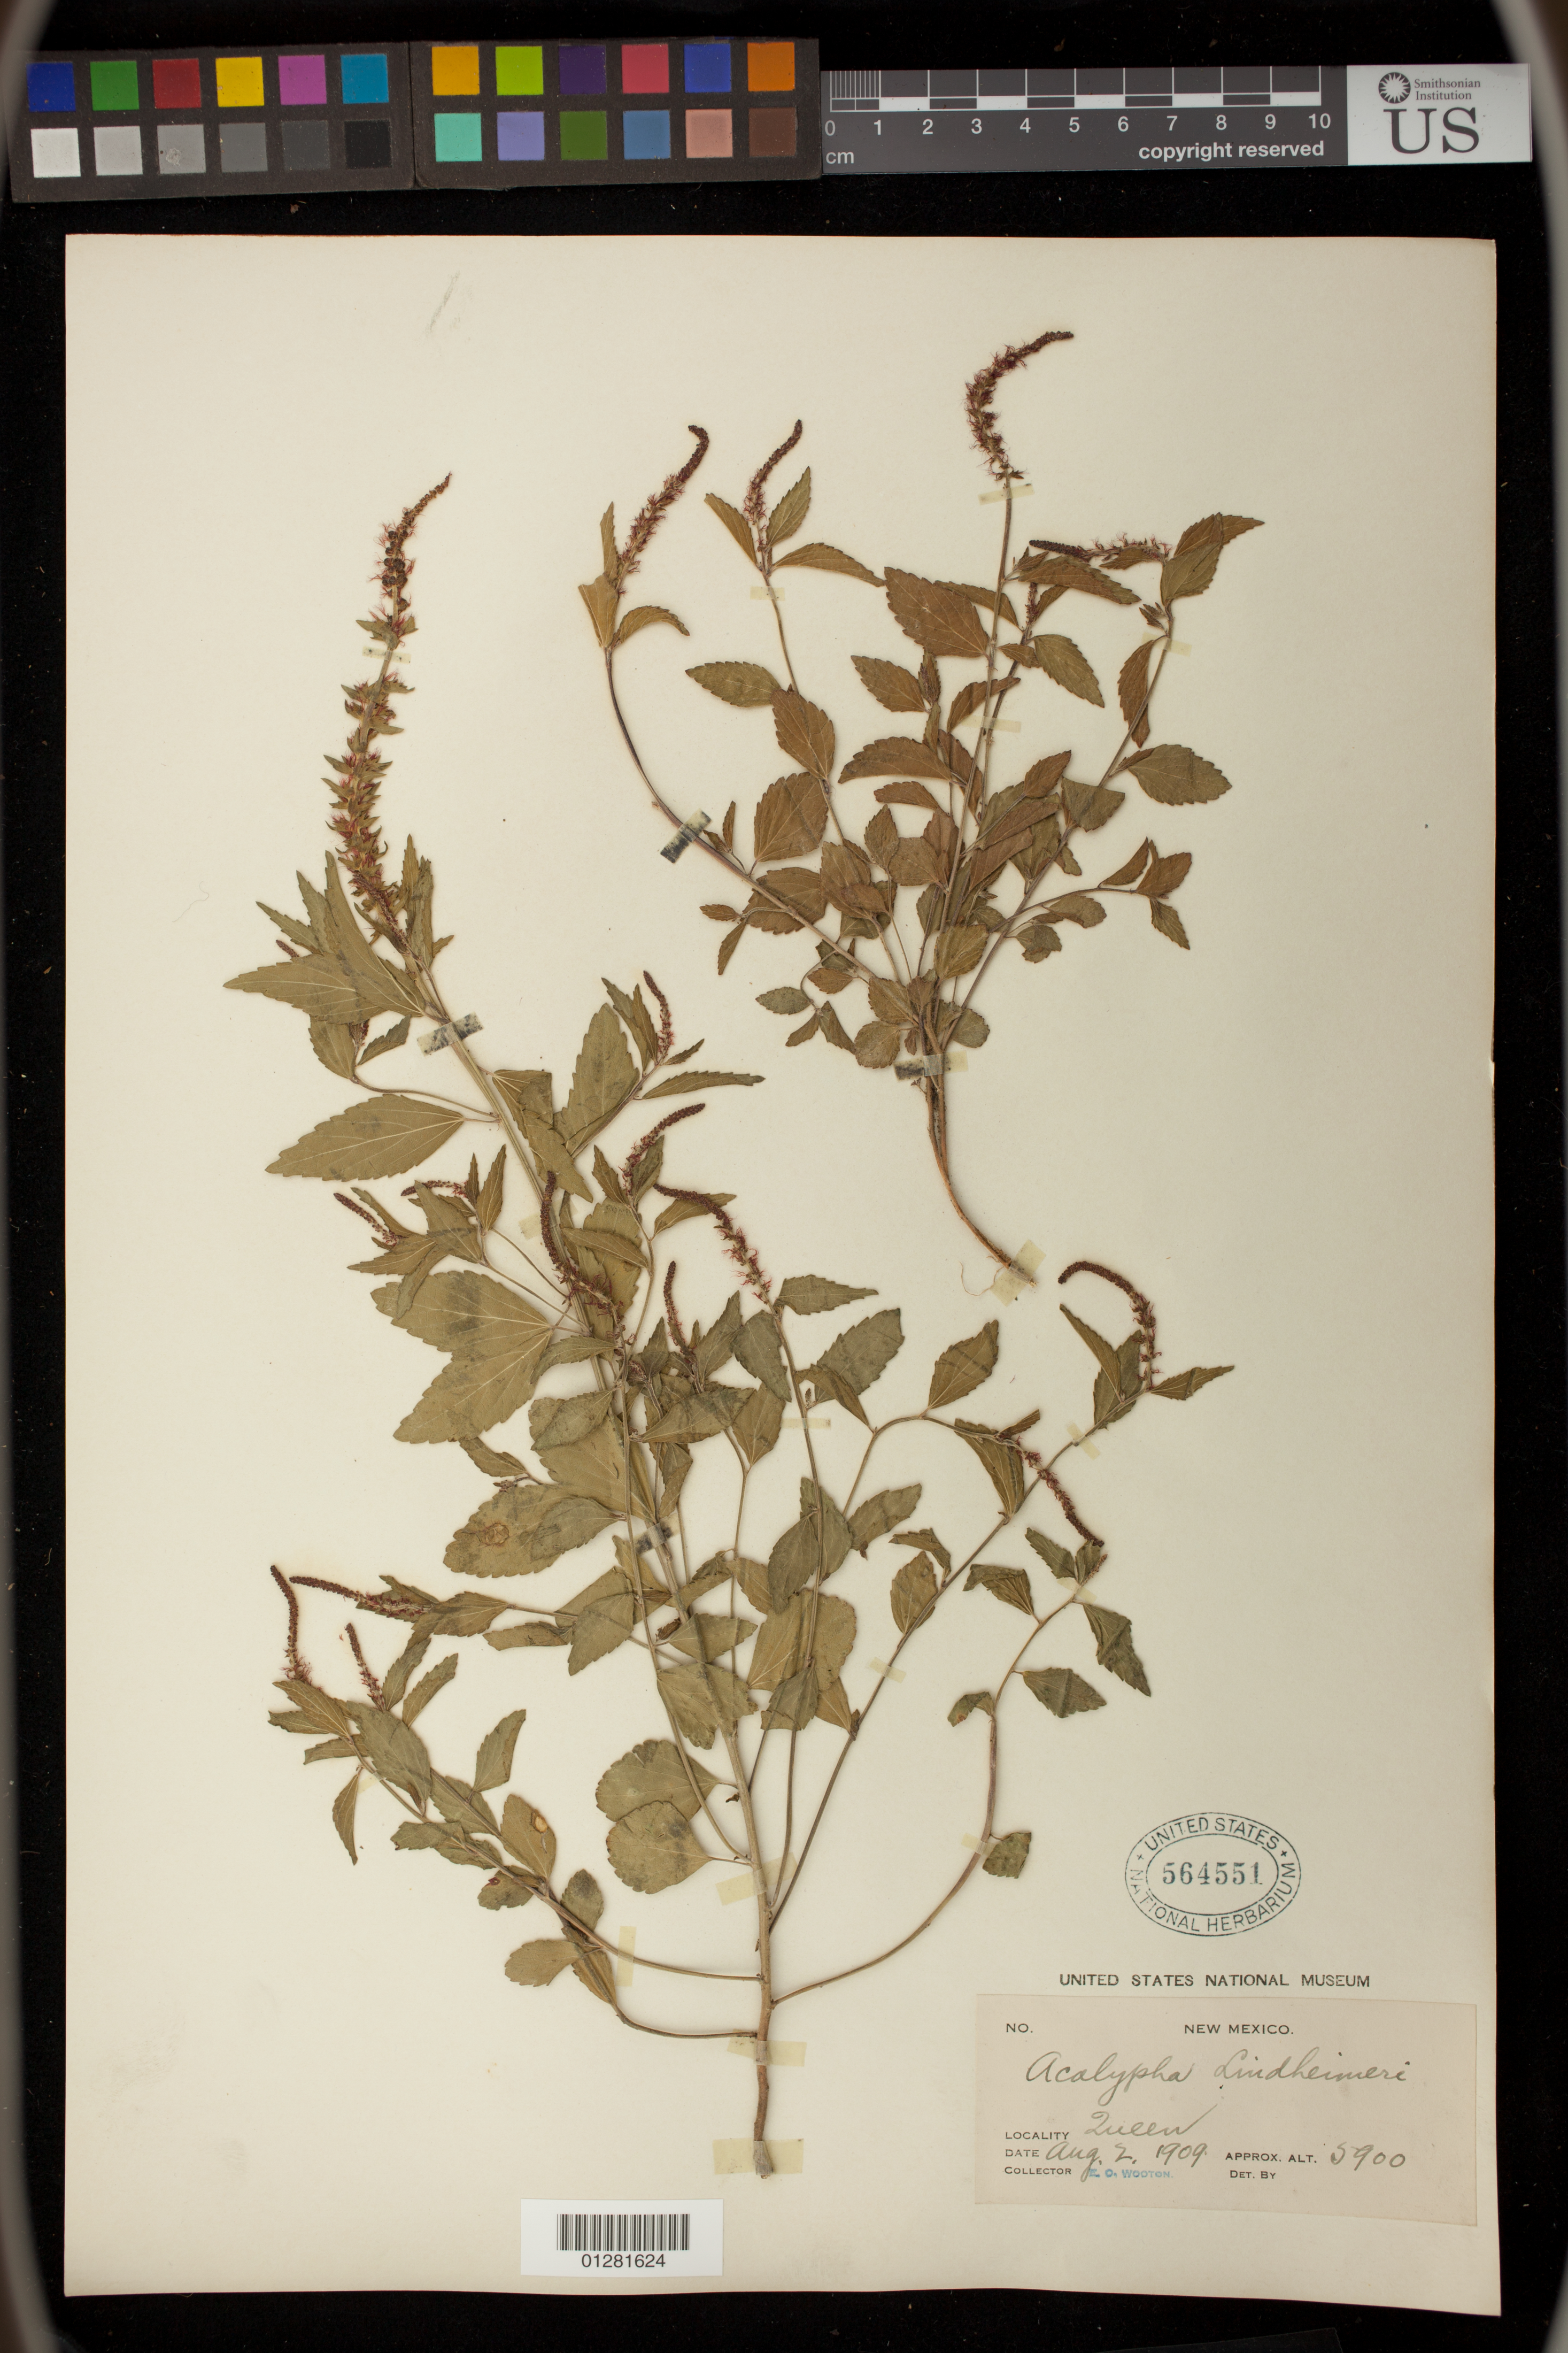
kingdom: Plantae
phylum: Tracheophyta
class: Magnoliopsida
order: Malpighiales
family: Euphorbiaceae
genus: Acalypha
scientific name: Acalypha lindheimeri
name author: Müll. Arg.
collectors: E. O. Wooton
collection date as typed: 02 Aug 1909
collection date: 1909-08-02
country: United States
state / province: New Mexico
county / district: Eddy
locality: Queen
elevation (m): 1800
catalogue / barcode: US 564551